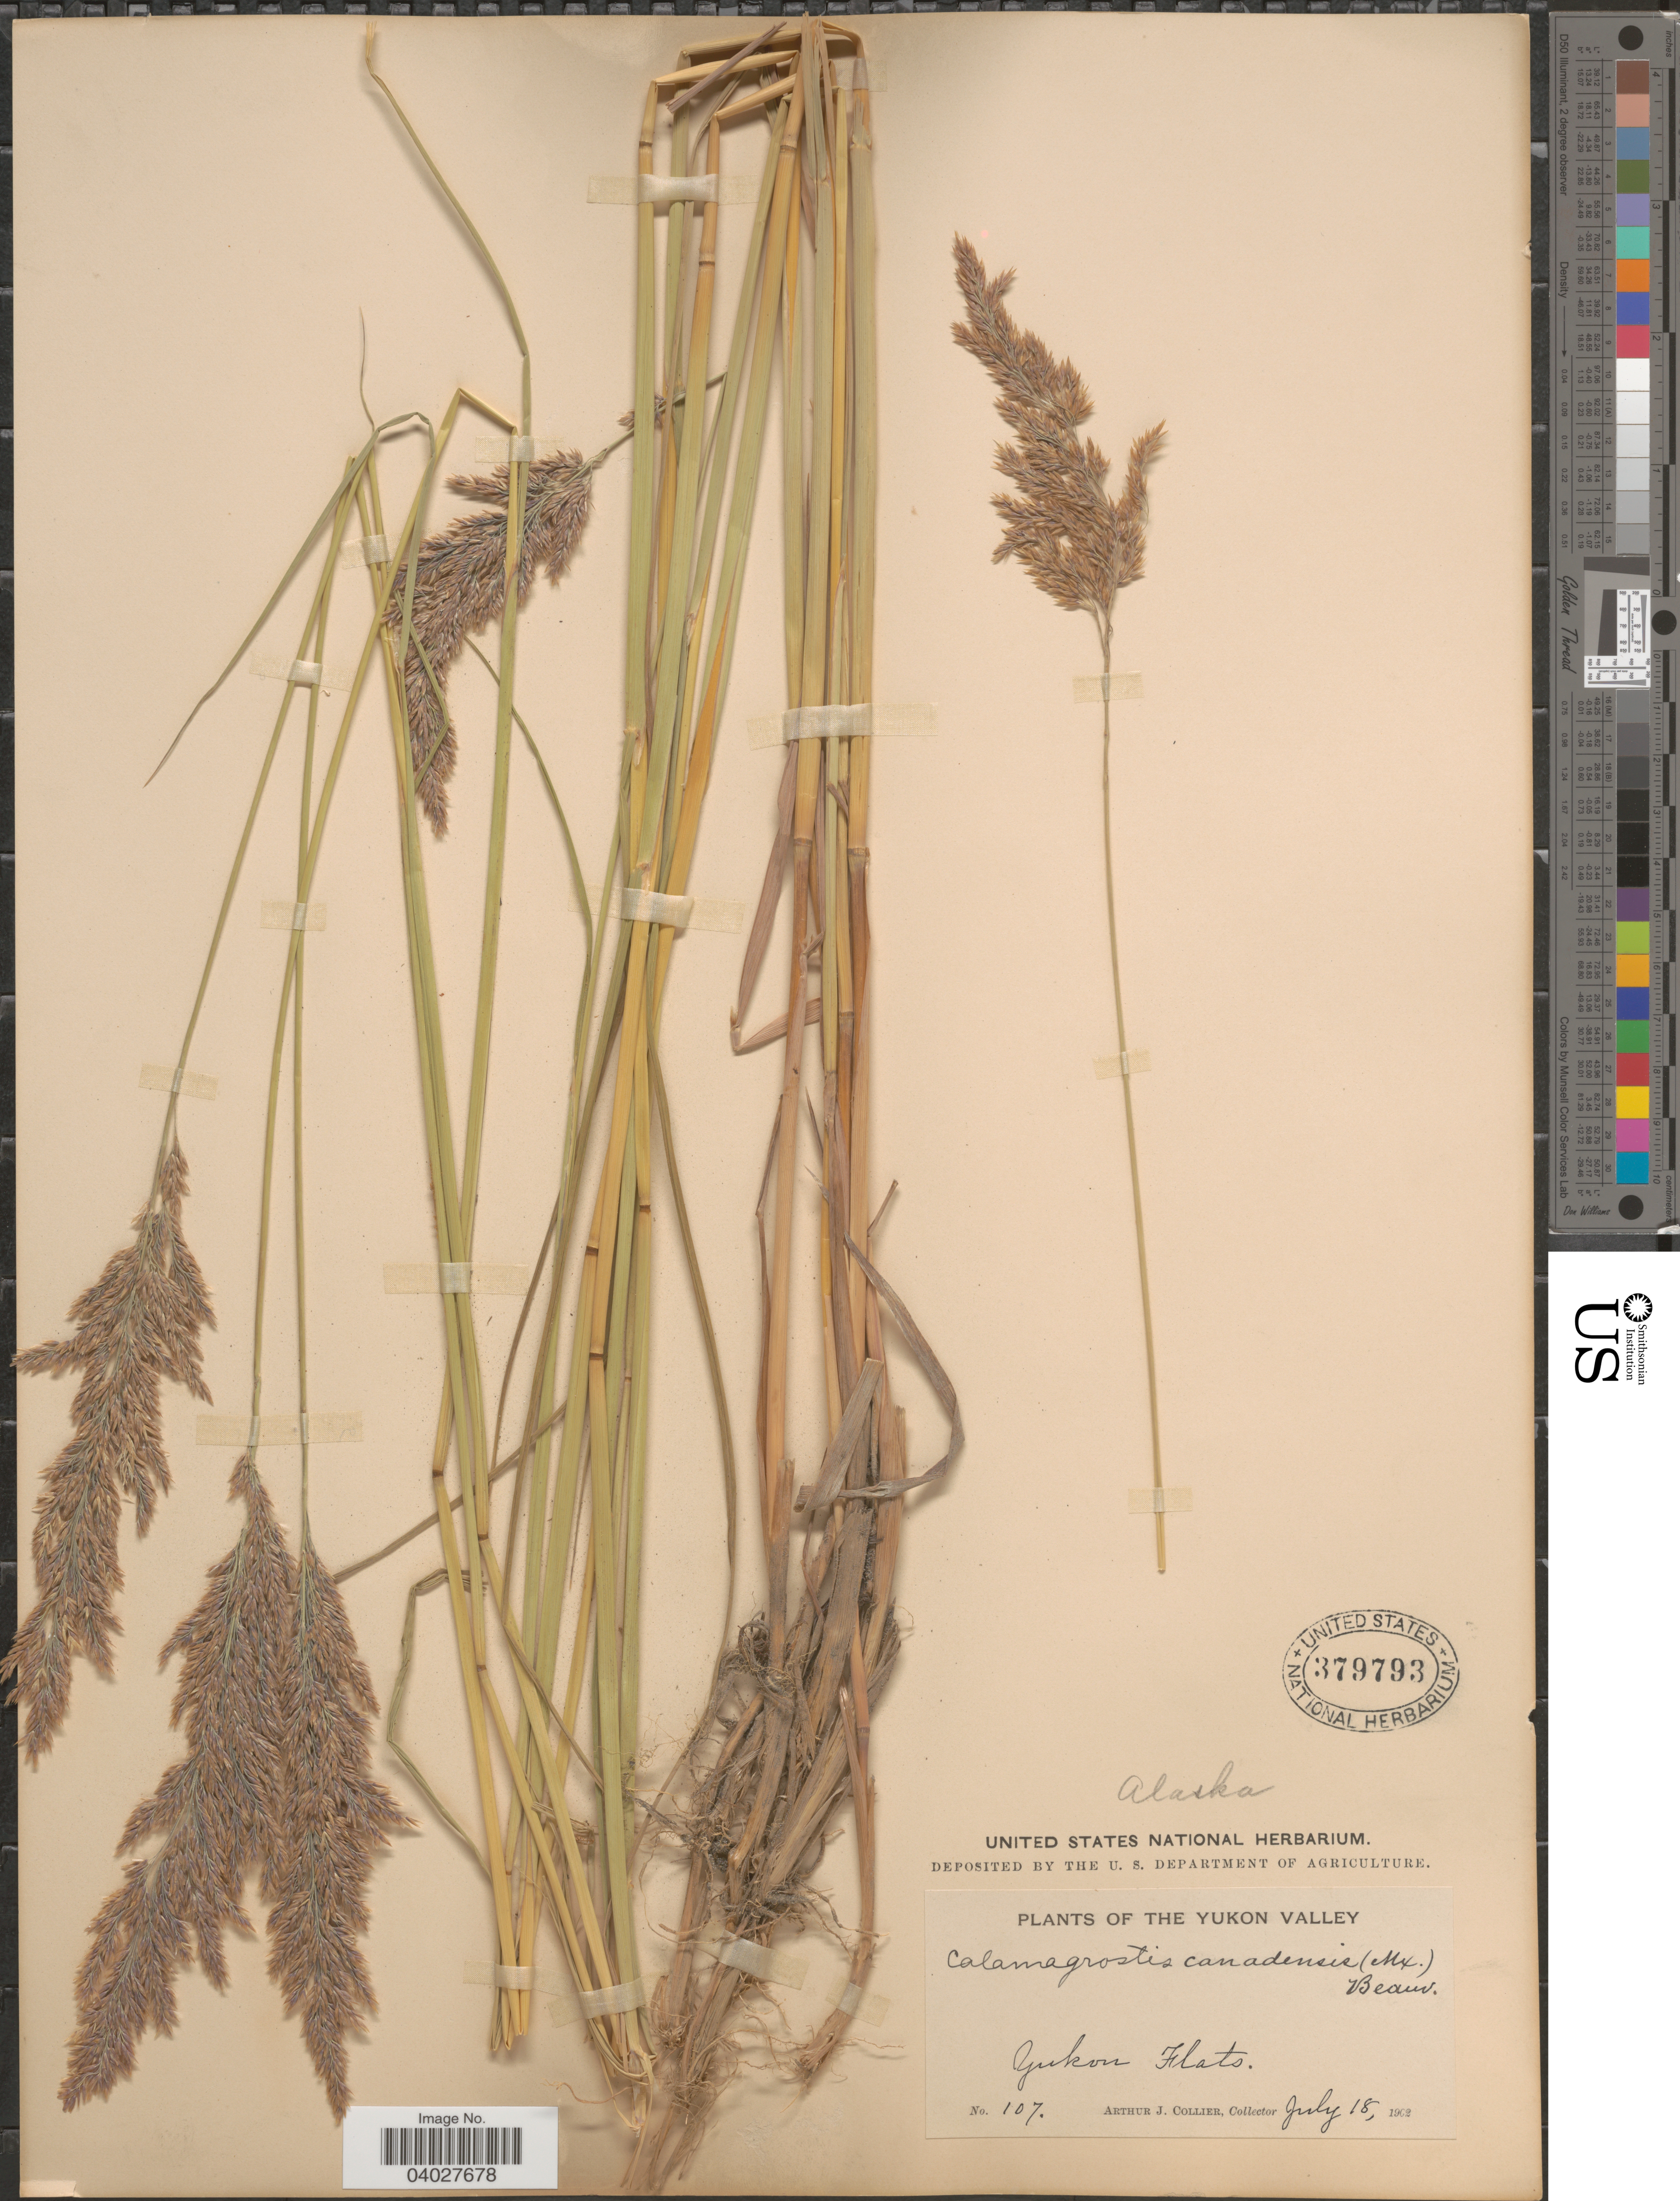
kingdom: Plantae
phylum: Tracheophyta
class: Liliopsida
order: Poales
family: Poaceae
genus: Calamagrostis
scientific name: Calamagrostis canadensis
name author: (Michx.) P. Beauv.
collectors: A. Collier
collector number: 107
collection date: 1902-07-18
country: Canada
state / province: Yukon Territory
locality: Yukon Valley. Yukon Flats.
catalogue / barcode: US 379793